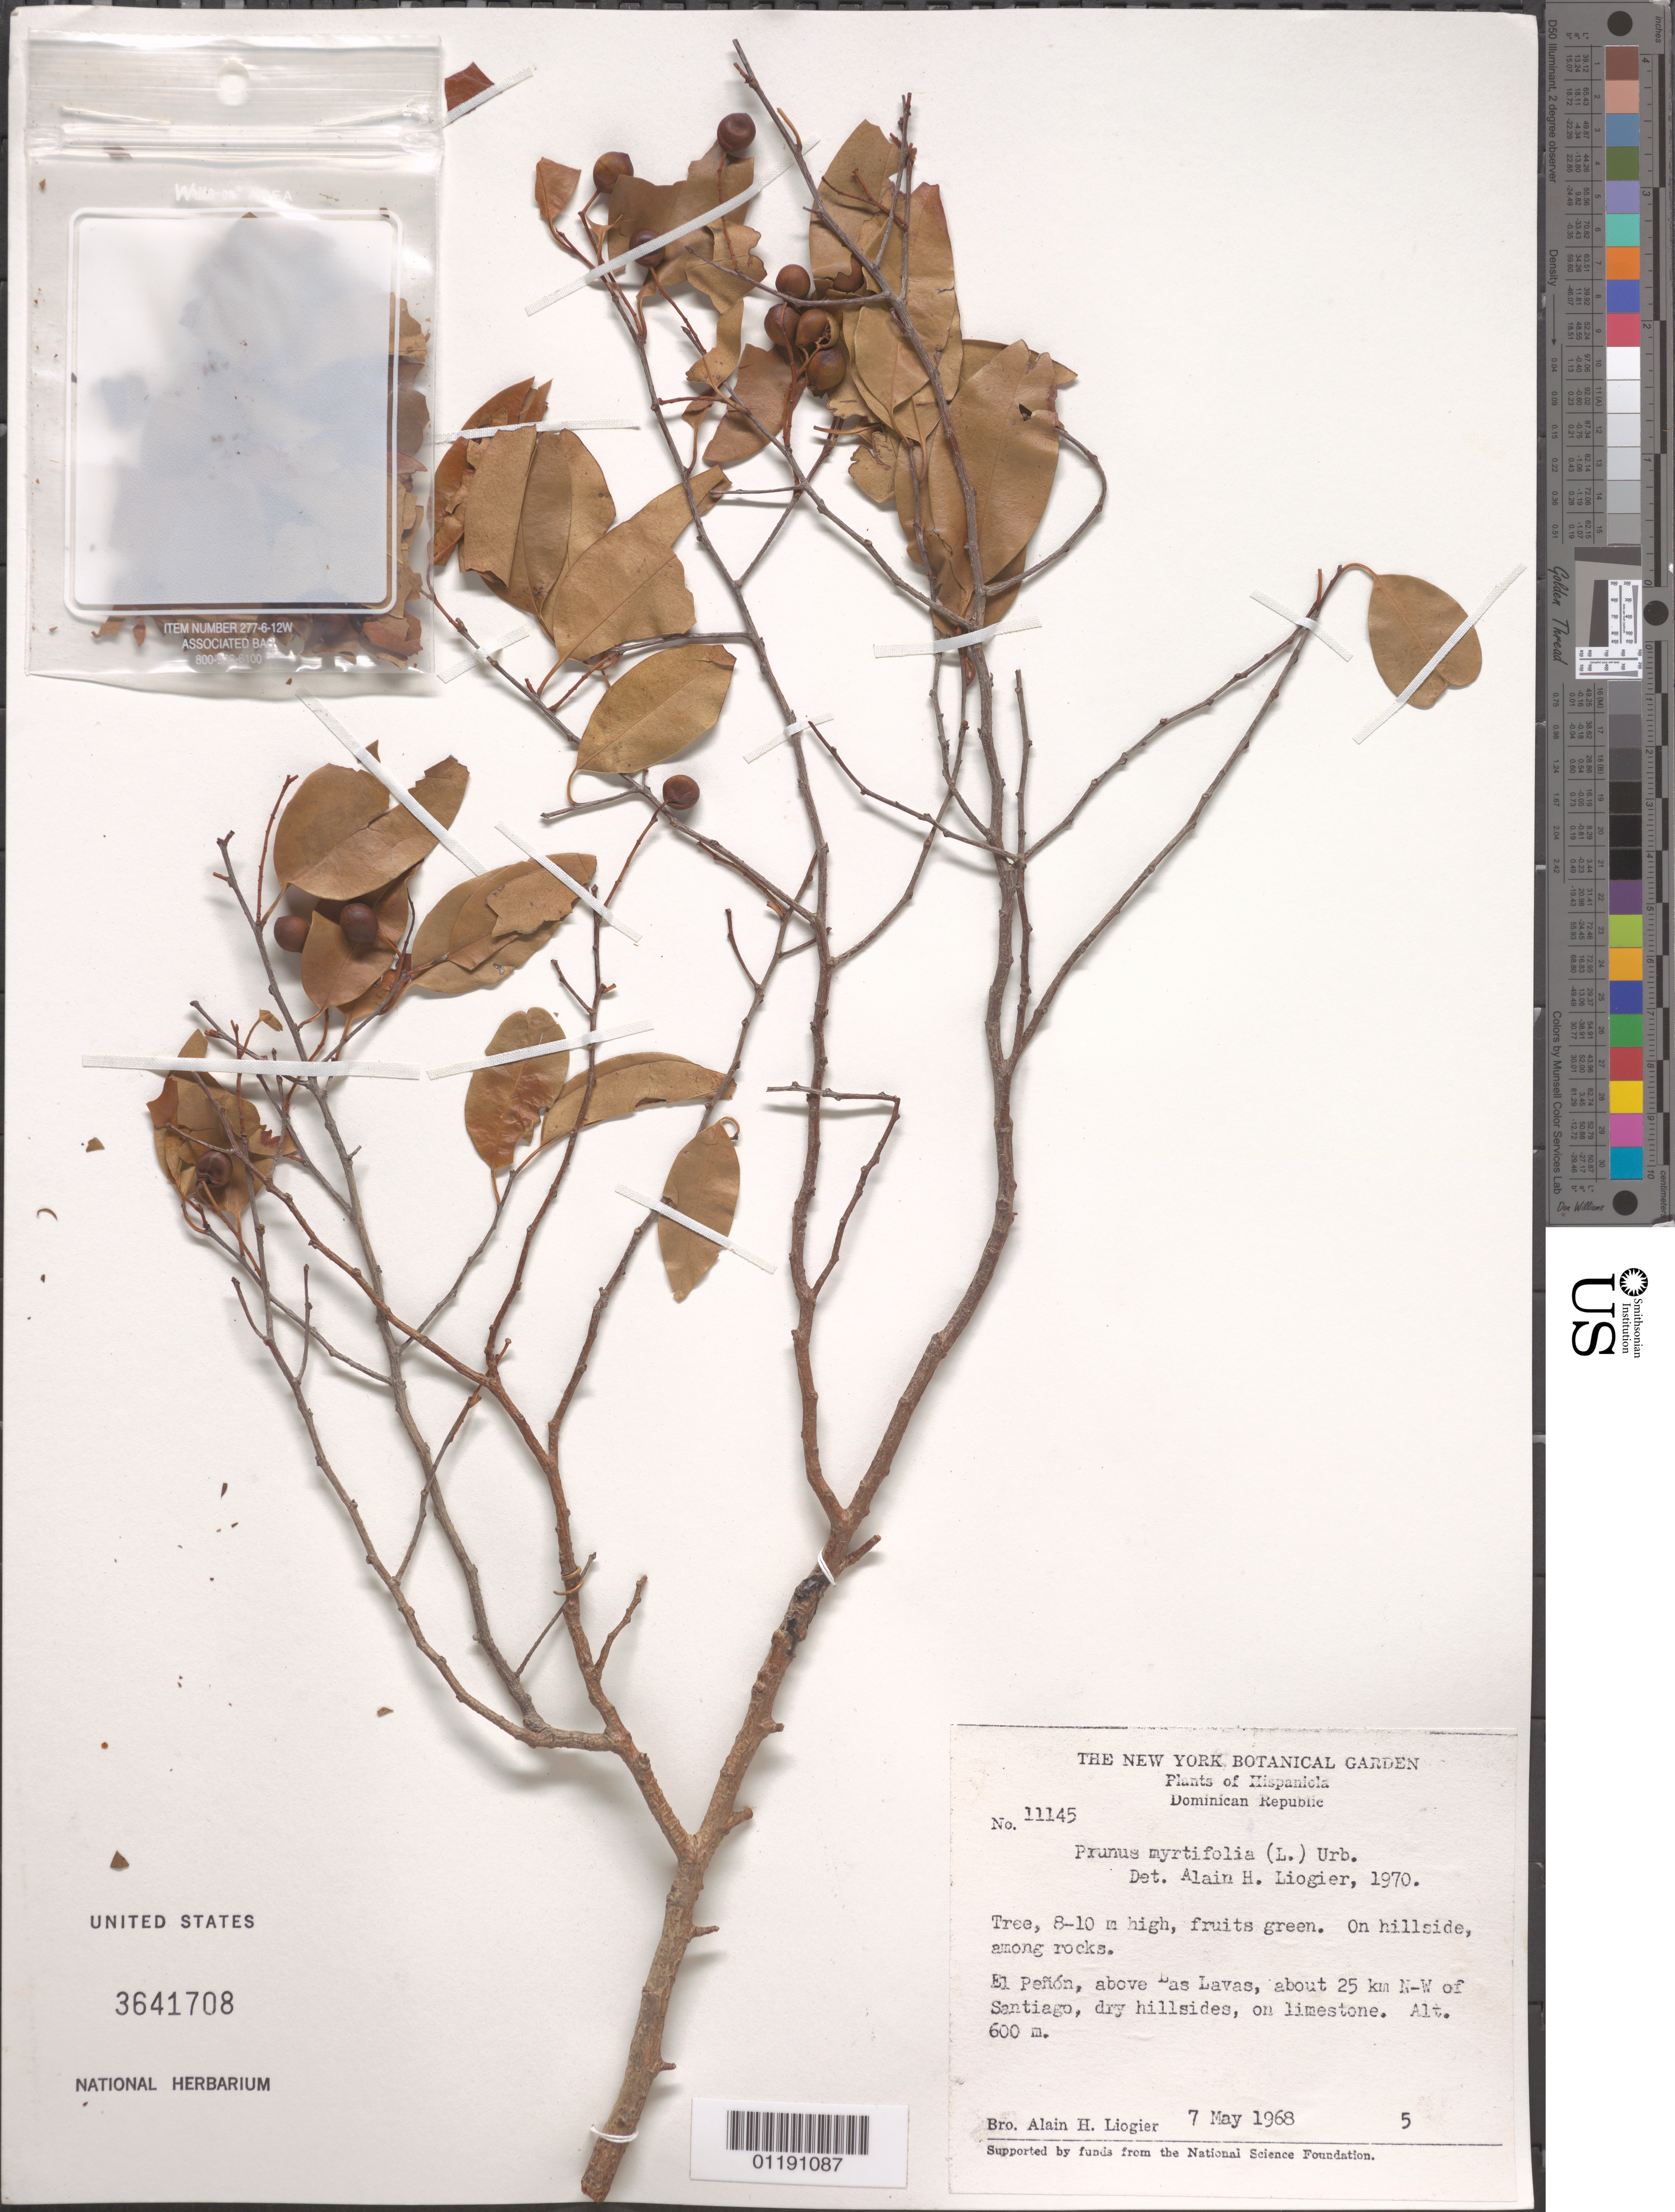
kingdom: Plantae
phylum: Tracheophyta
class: Magnoliopsida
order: Rosales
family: Rosaceae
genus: Prunus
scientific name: Prunus myrtifolia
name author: (L.) Urb.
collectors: A. H. Liogier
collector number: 11145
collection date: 1968-05-07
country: Dominican Republic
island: Hispaniola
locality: El Peñón, above Las Lavas, about 25 km NW of Santiago.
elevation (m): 600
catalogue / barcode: US 3641708